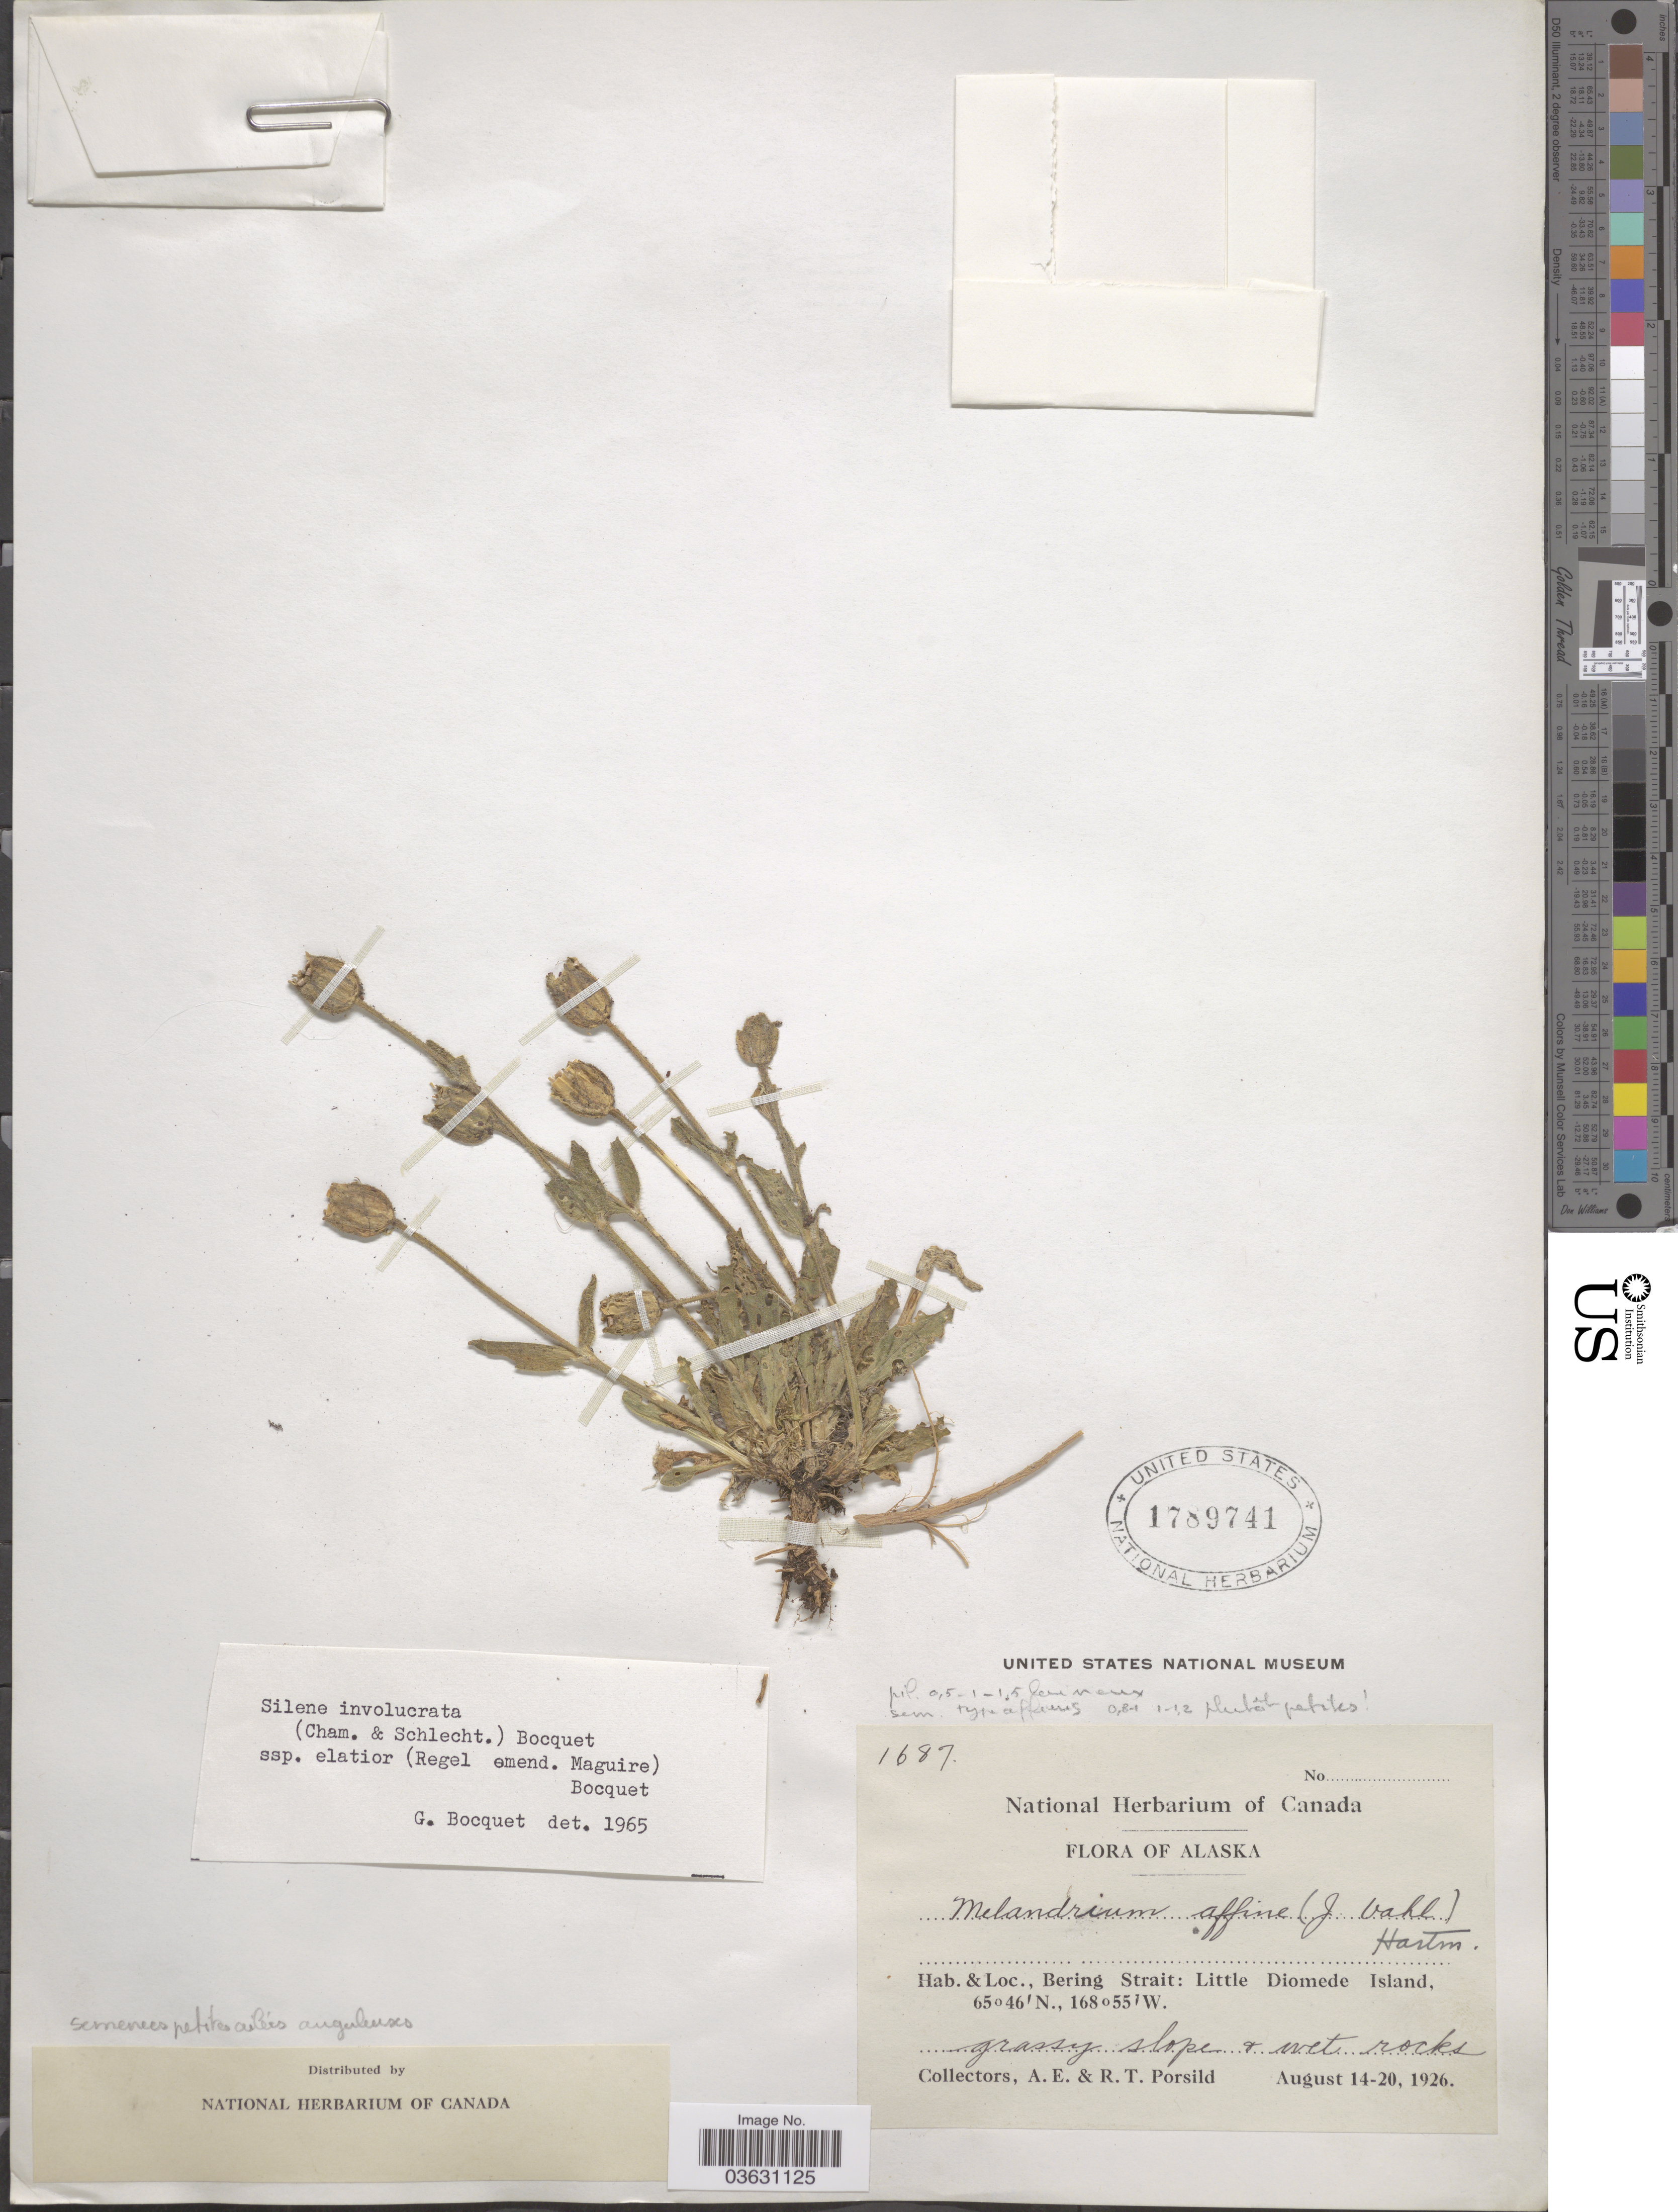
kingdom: Plantae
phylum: Tracheophyta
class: Magnoliopsida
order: Caryophyllales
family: Caryophyllaceae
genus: Silene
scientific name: Silene involucrata subsp. elatior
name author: Bocquet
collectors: A. E. Porsild & R. T. Porsild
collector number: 1687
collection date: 1926-08-14/1926-08-20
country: United States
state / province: Alaska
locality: Bering Strait: Little Diomede Island.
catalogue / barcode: US 1789741